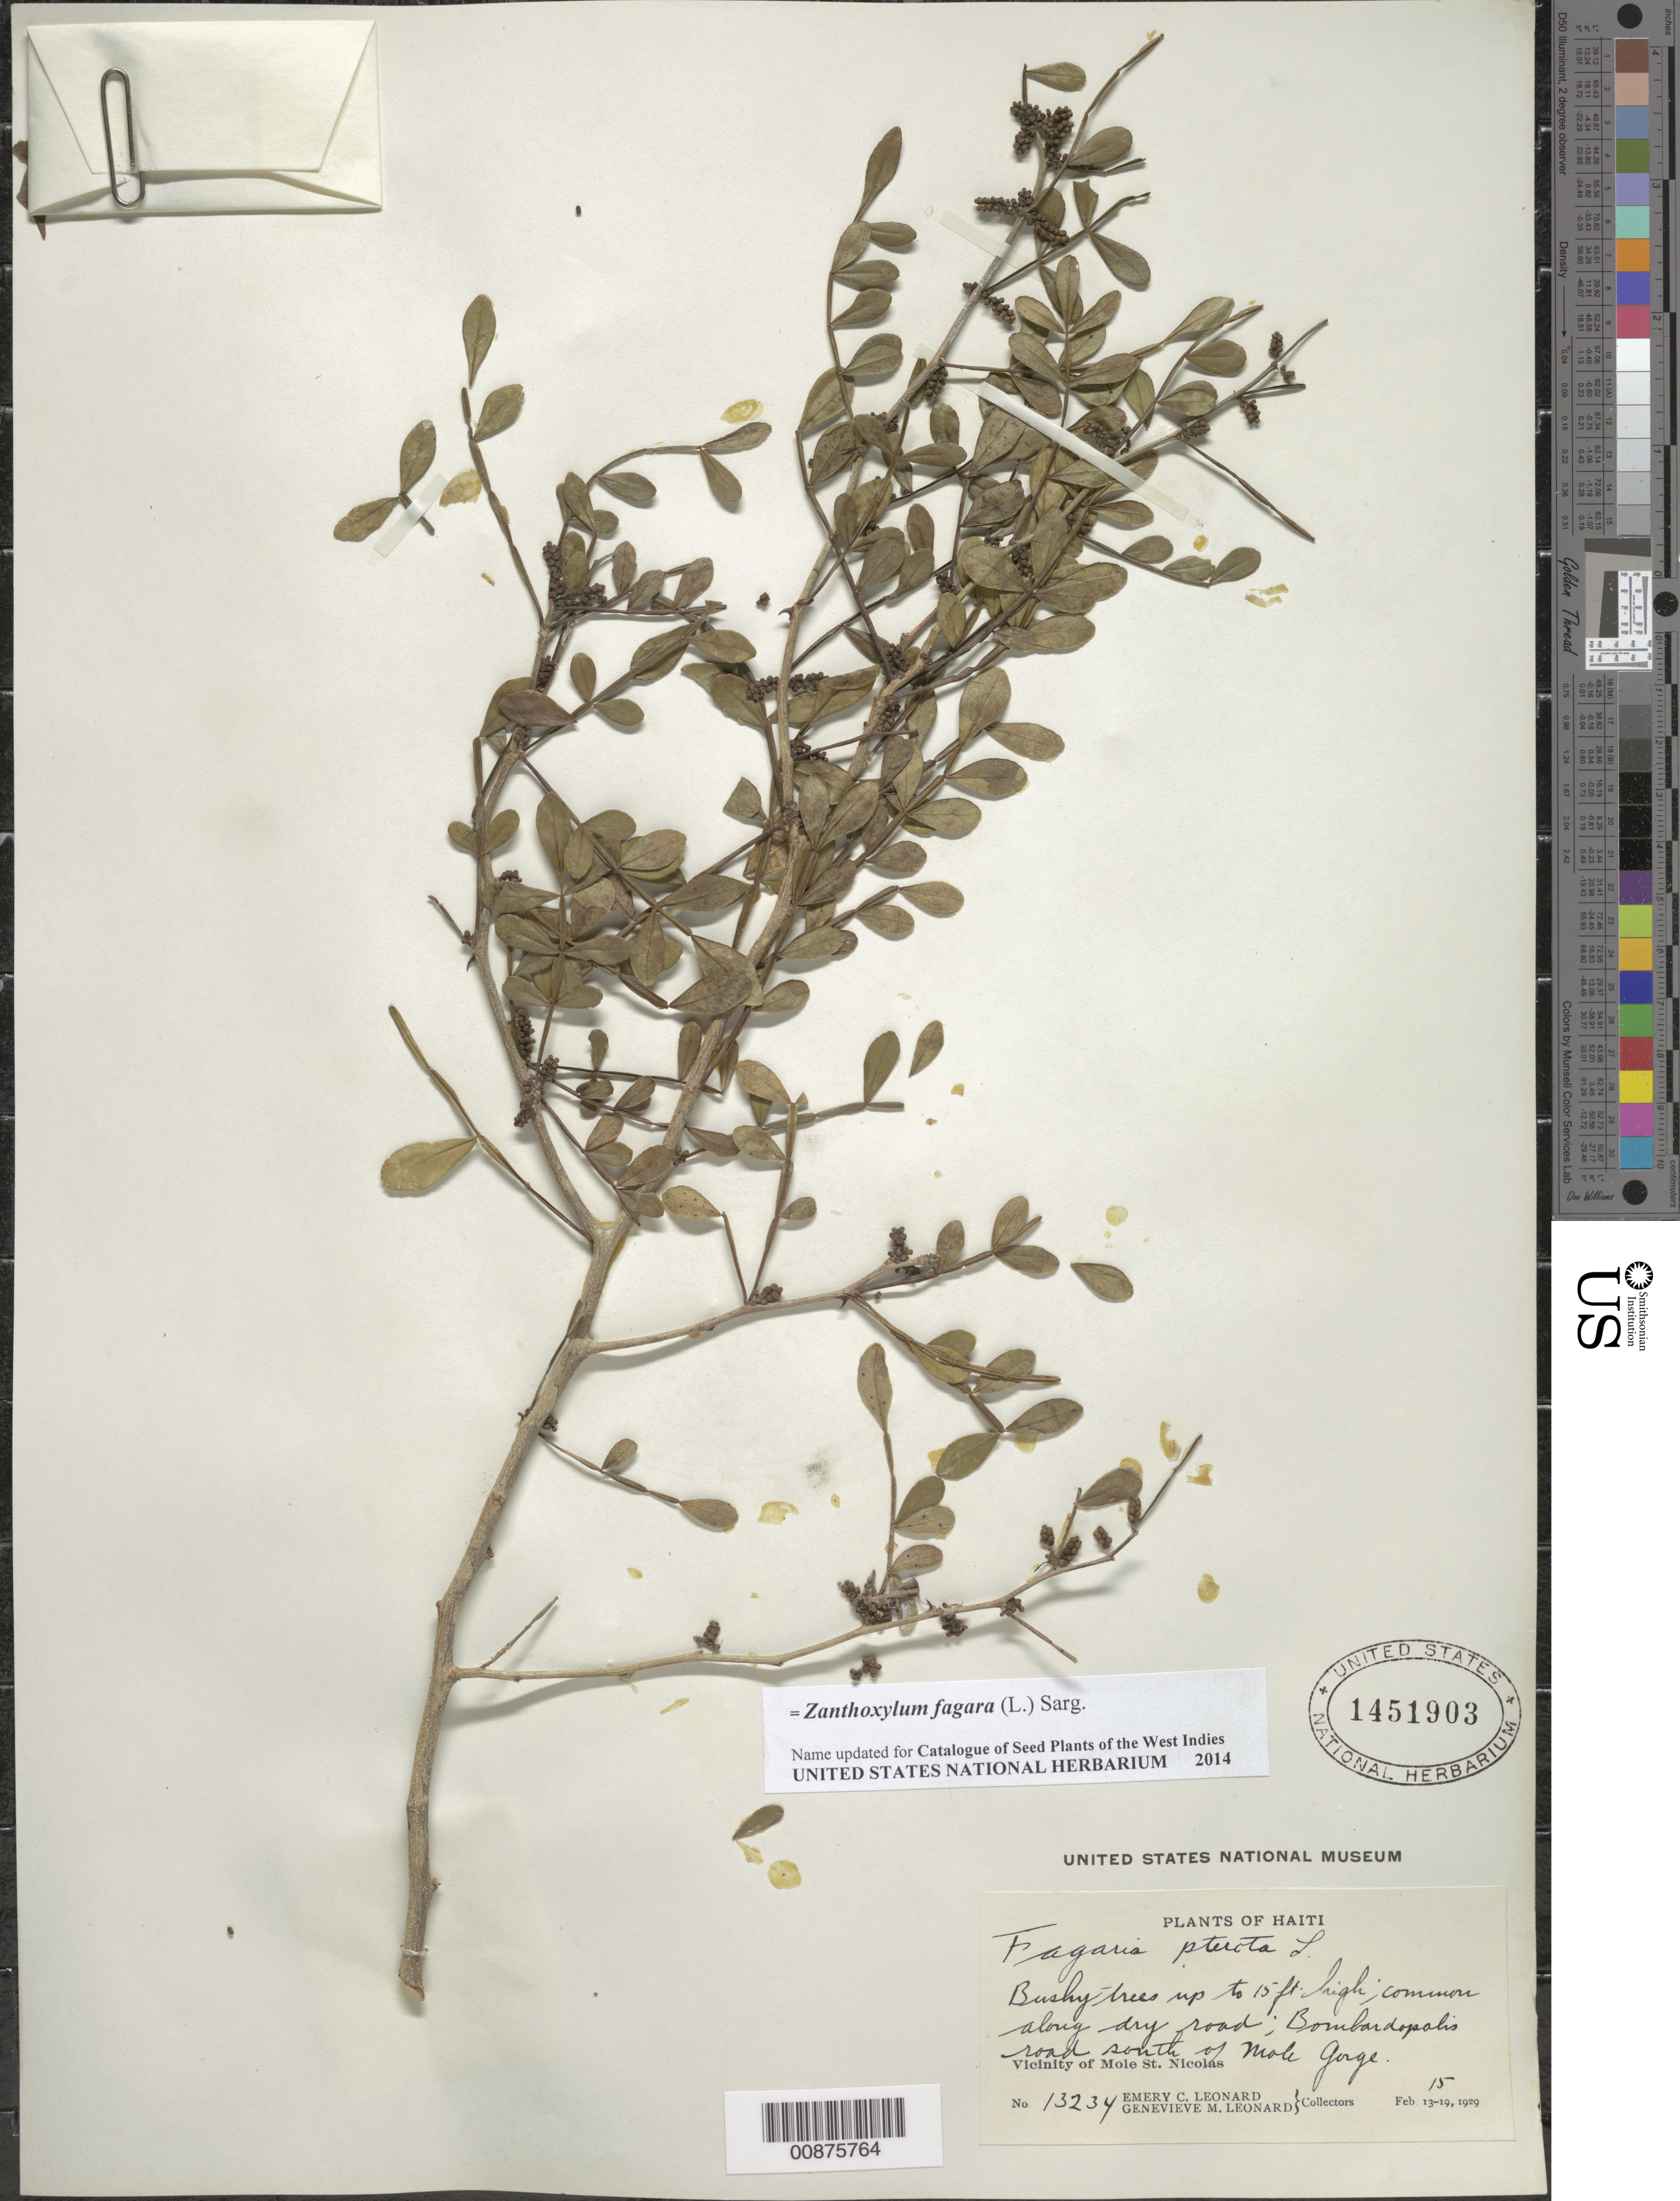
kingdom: Plantae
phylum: Tracheophyta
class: Magnoliopsida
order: Sapindales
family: Rutaceae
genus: Zanthoxylum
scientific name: Zanthoxylum fagara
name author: (L.) Sarg.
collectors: E. C. Leonard & G. M. Leonard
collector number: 13234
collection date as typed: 15 Feb 1929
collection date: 1929-02-15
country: Haiti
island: Hispaniola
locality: Vicinity of Mole St. Nicolas, Bombardopolis road S of Mole Gorge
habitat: Along dry road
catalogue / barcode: US 1451903